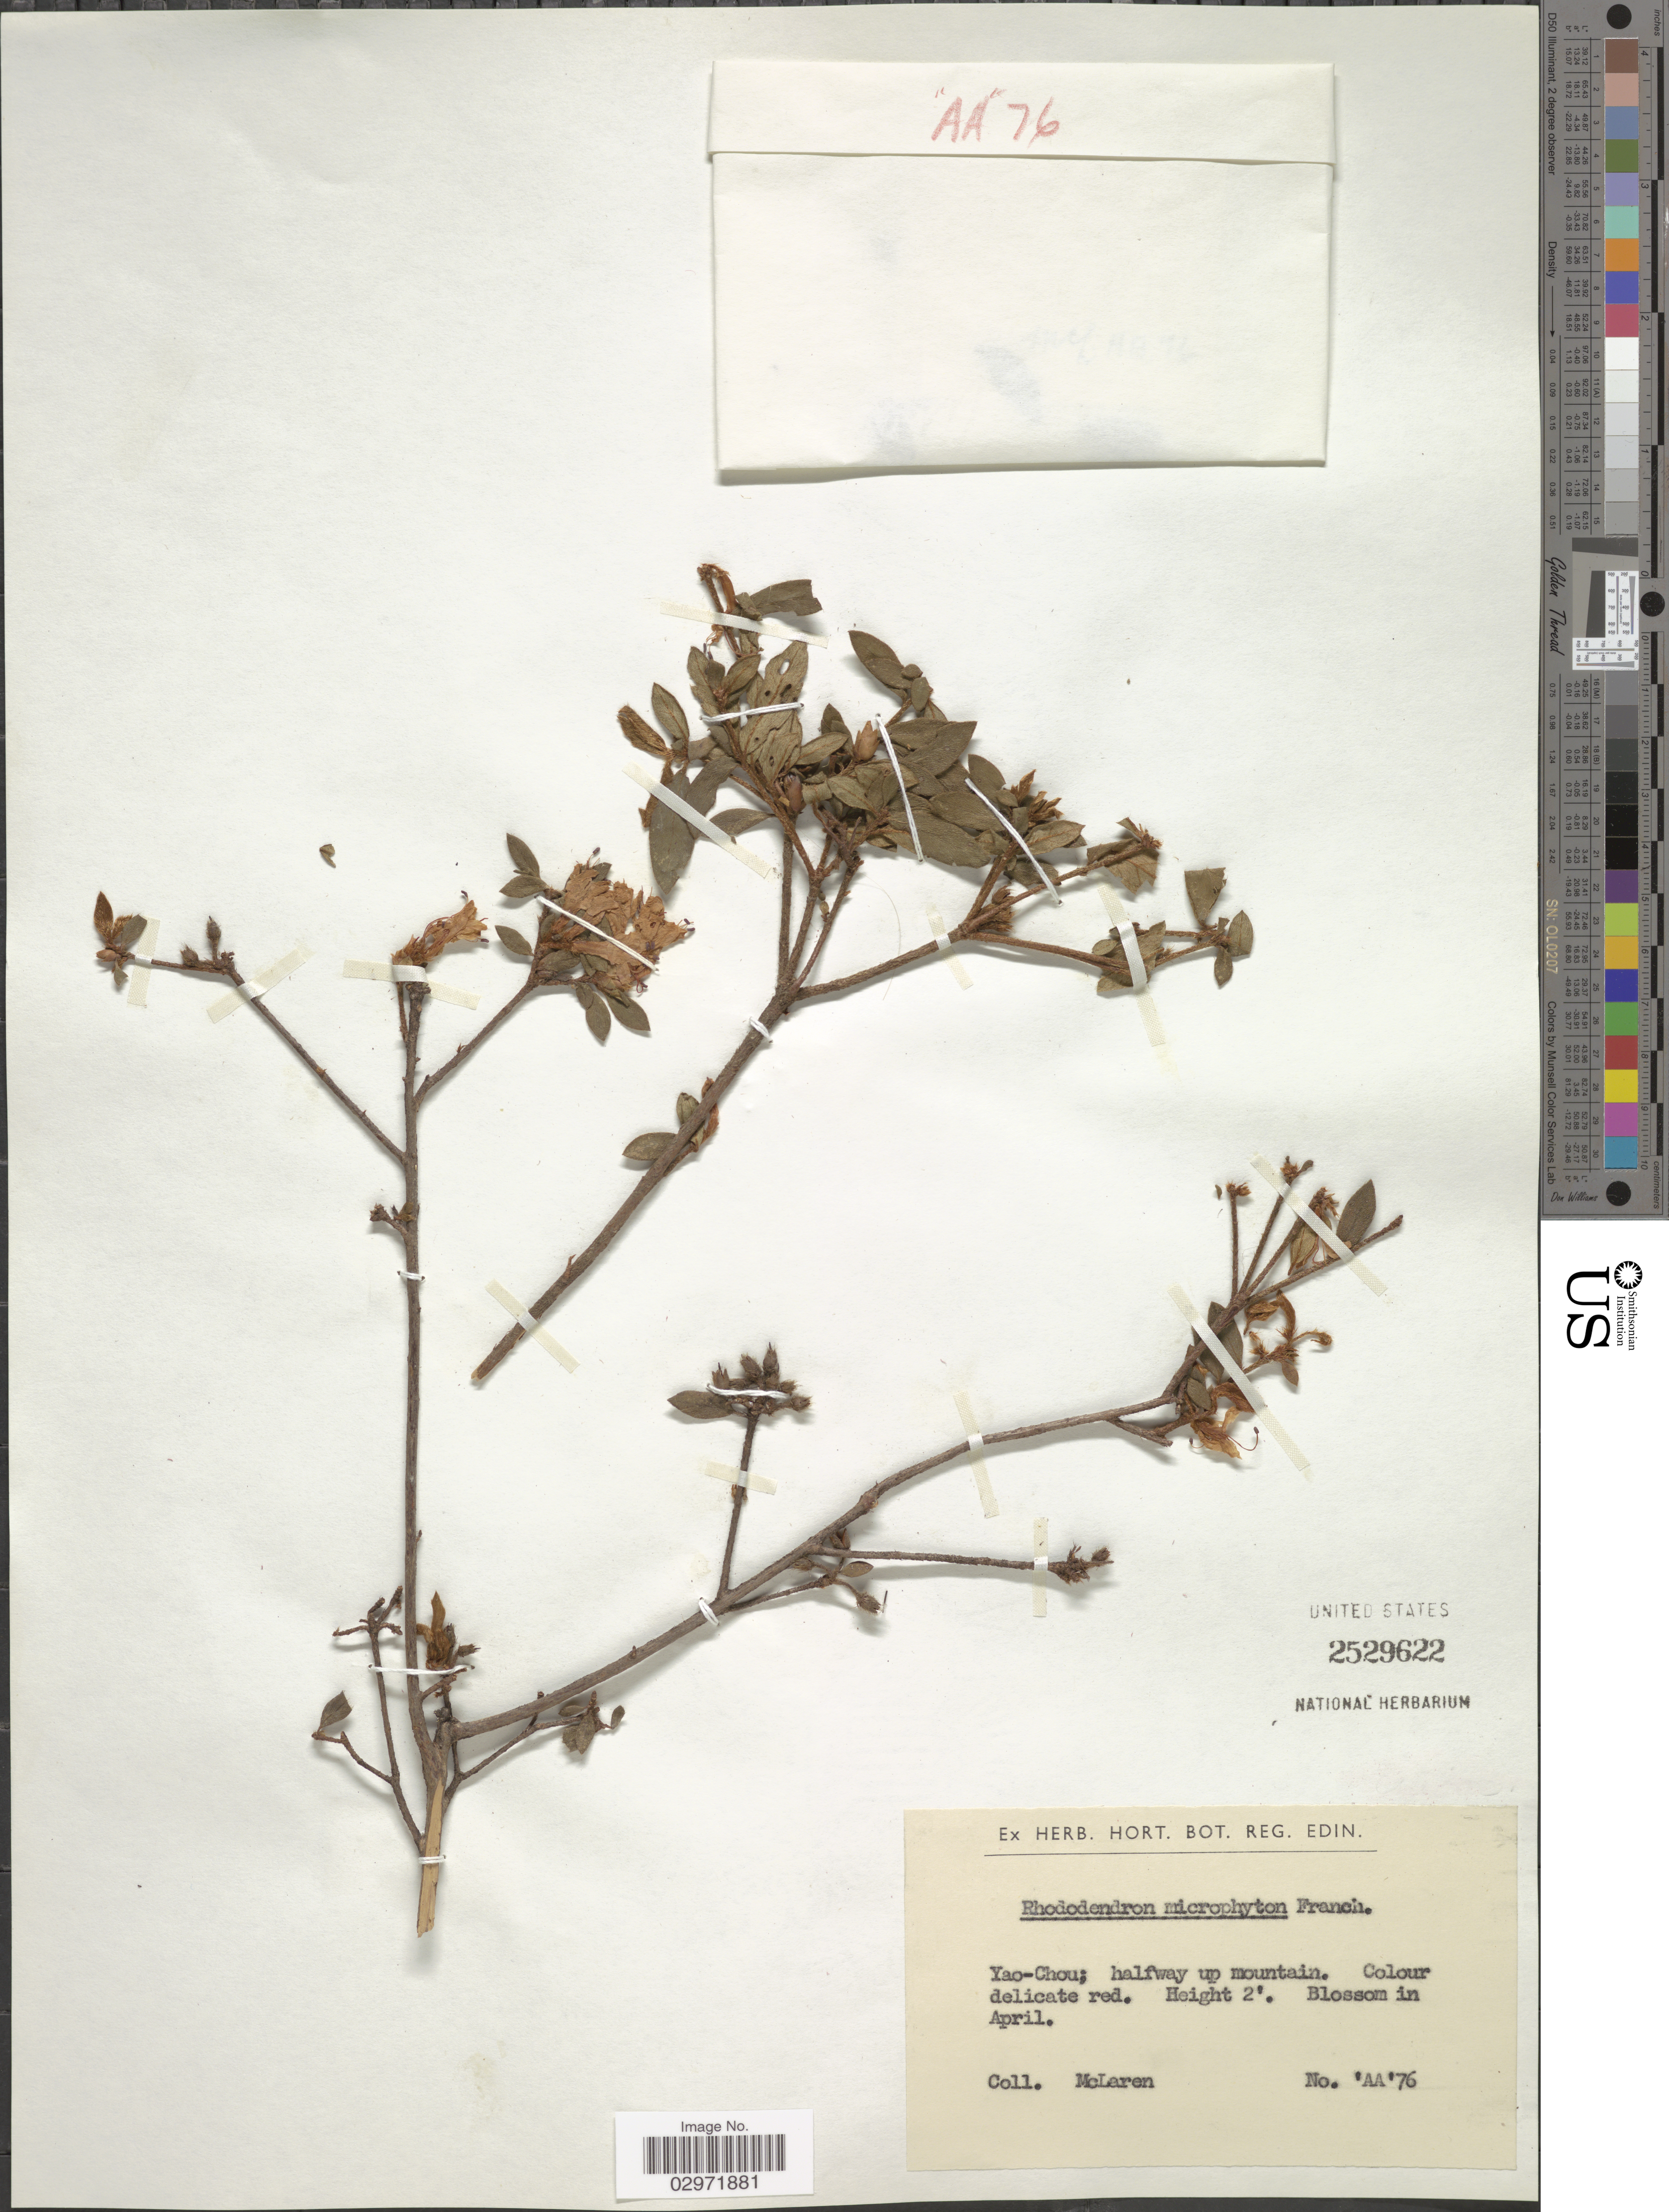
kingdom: Plantae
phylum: Tracheophyta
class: Magnoliopsida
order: Ericales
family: Ericaceae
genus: Rhododendron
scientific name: Rhododendron microphyton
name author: Franch.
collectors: McLaren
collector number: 'AA'76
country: China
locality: Yao-Chou.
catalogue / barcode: US 2529622